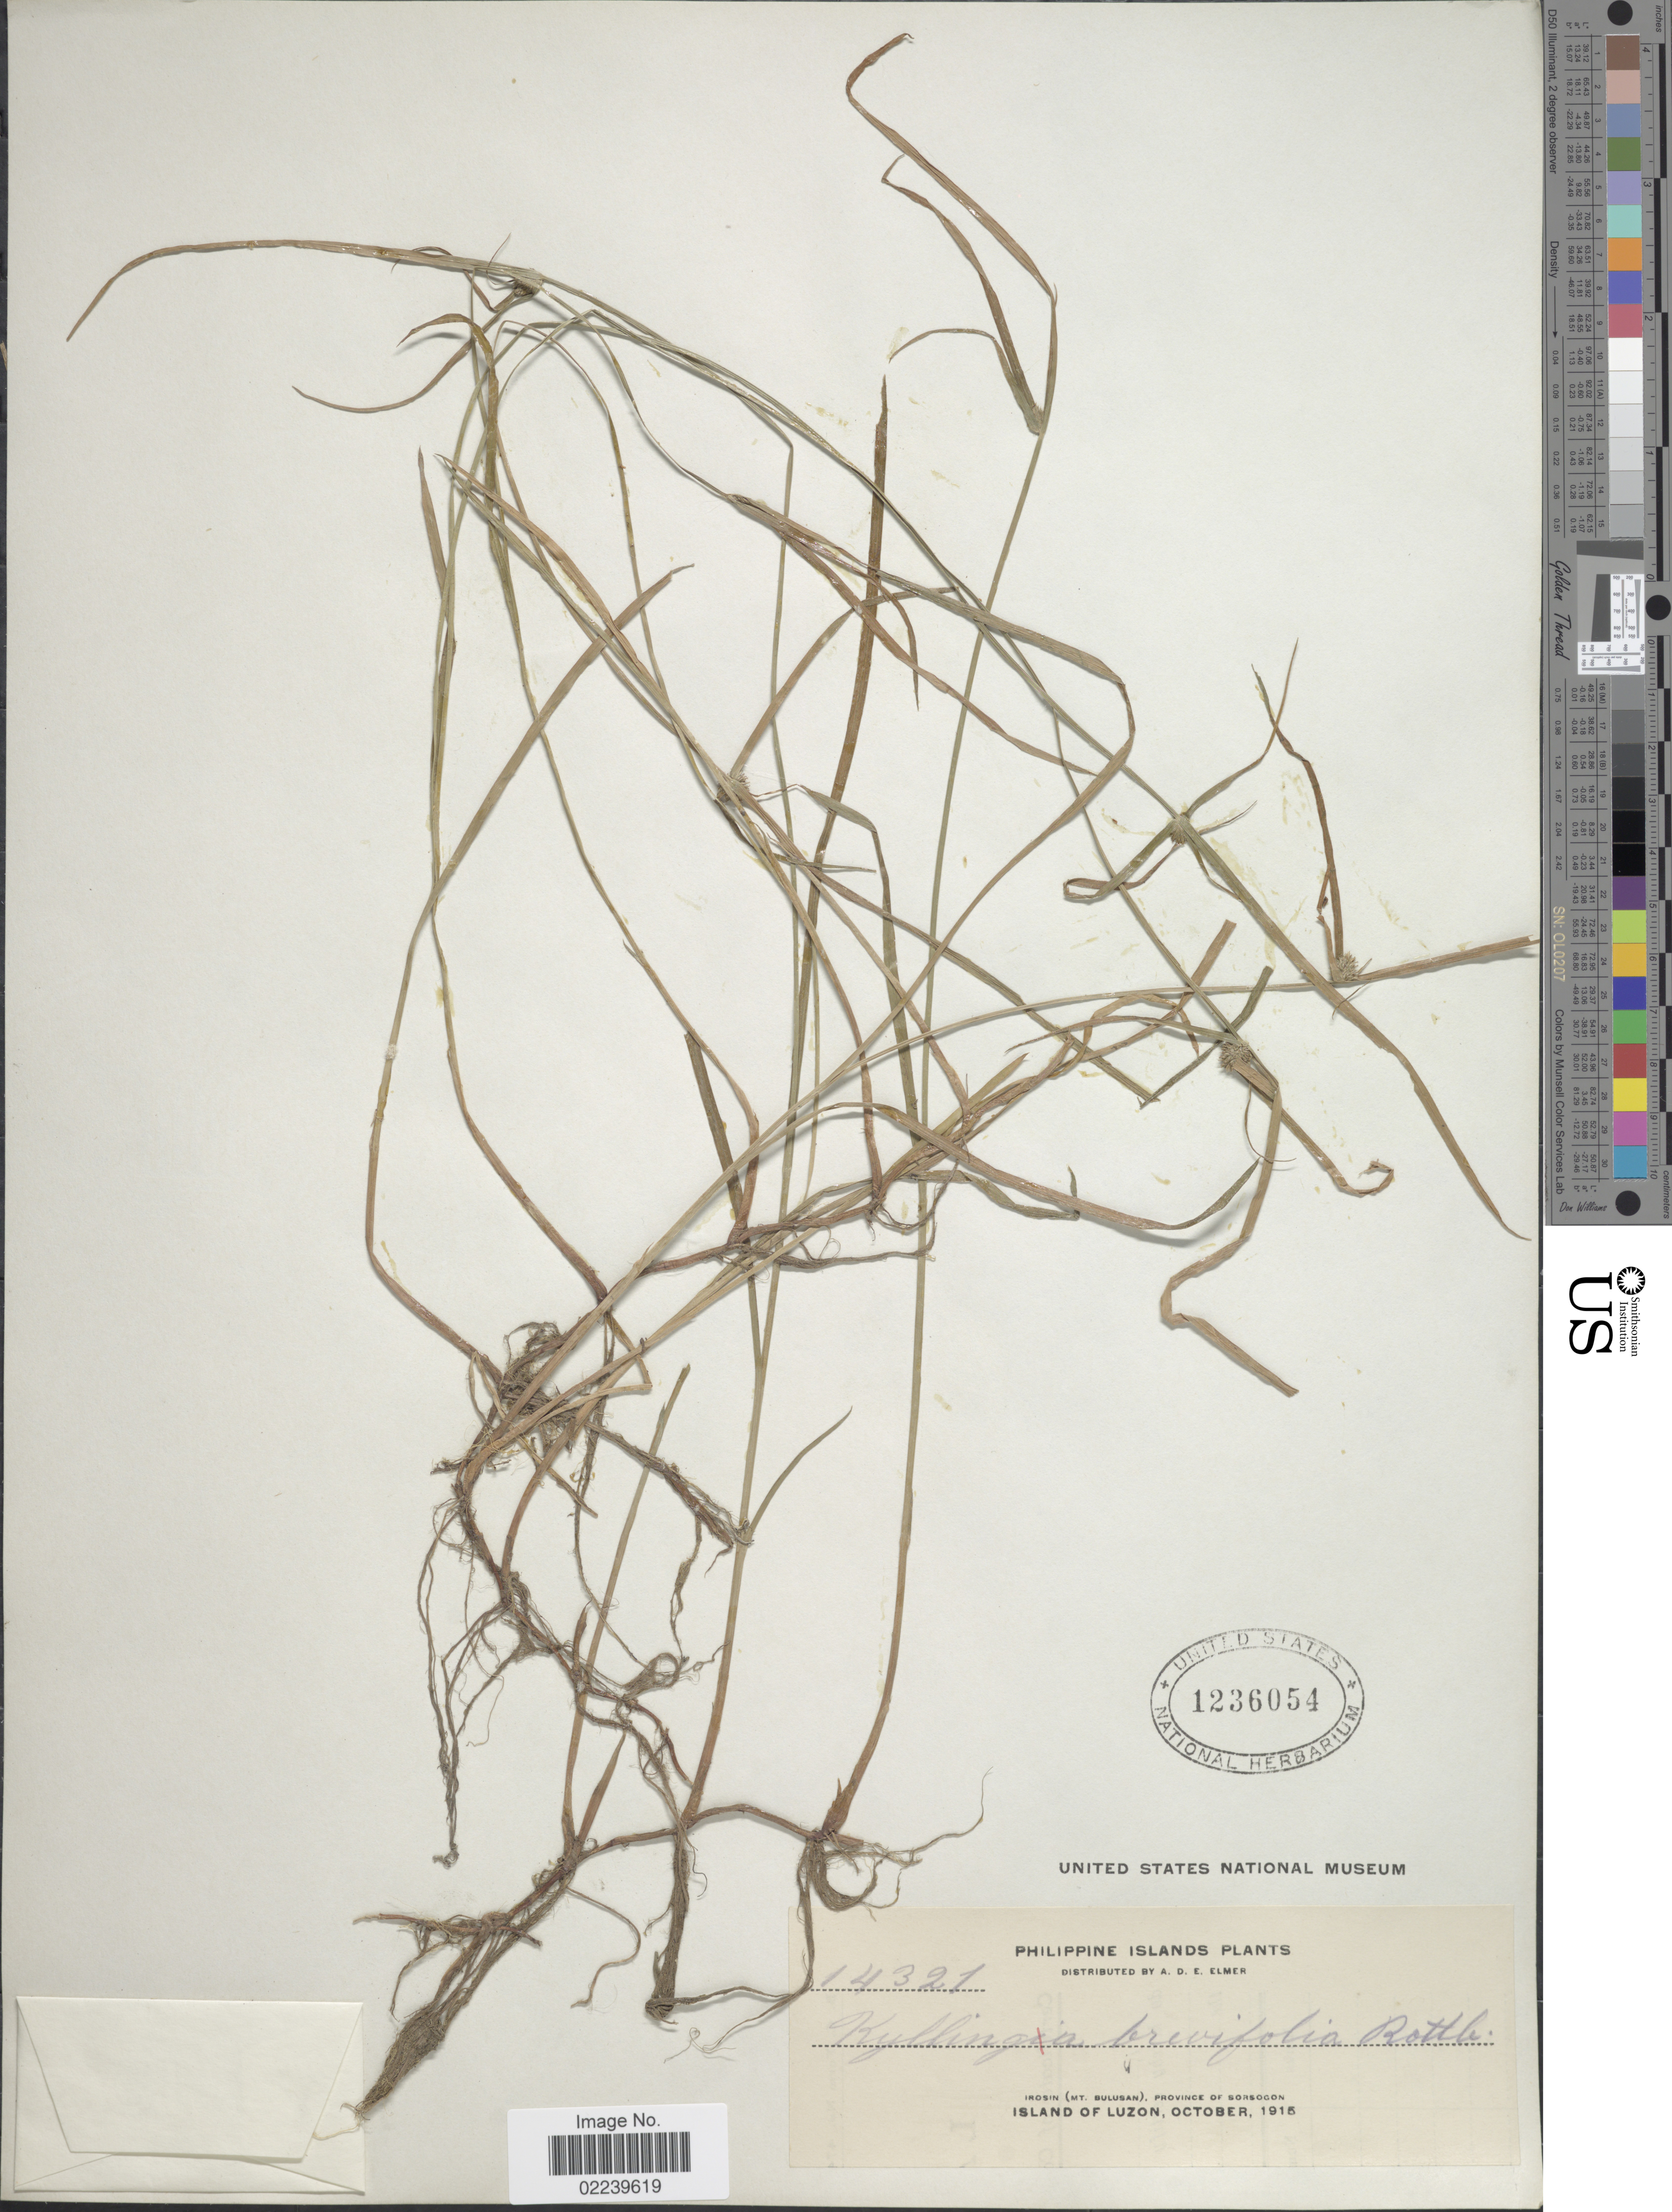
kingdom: Plantae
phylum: Tracheophyta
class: Liliopsida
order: Poales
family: Cyperaceae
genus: Cyperus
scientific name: Cyperus brevifolius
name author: (Rottb.) Hassk.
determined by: Strong, M. T., (US), Smithsonian Institution - National Museum of Natural History (UNITED STATES)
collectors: A. D. E. Elmer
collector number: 14321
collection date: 1915-10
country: Philippines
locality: Irosin (Mt. Bukusan), Province of Sorsogon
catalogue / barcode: US 1236054